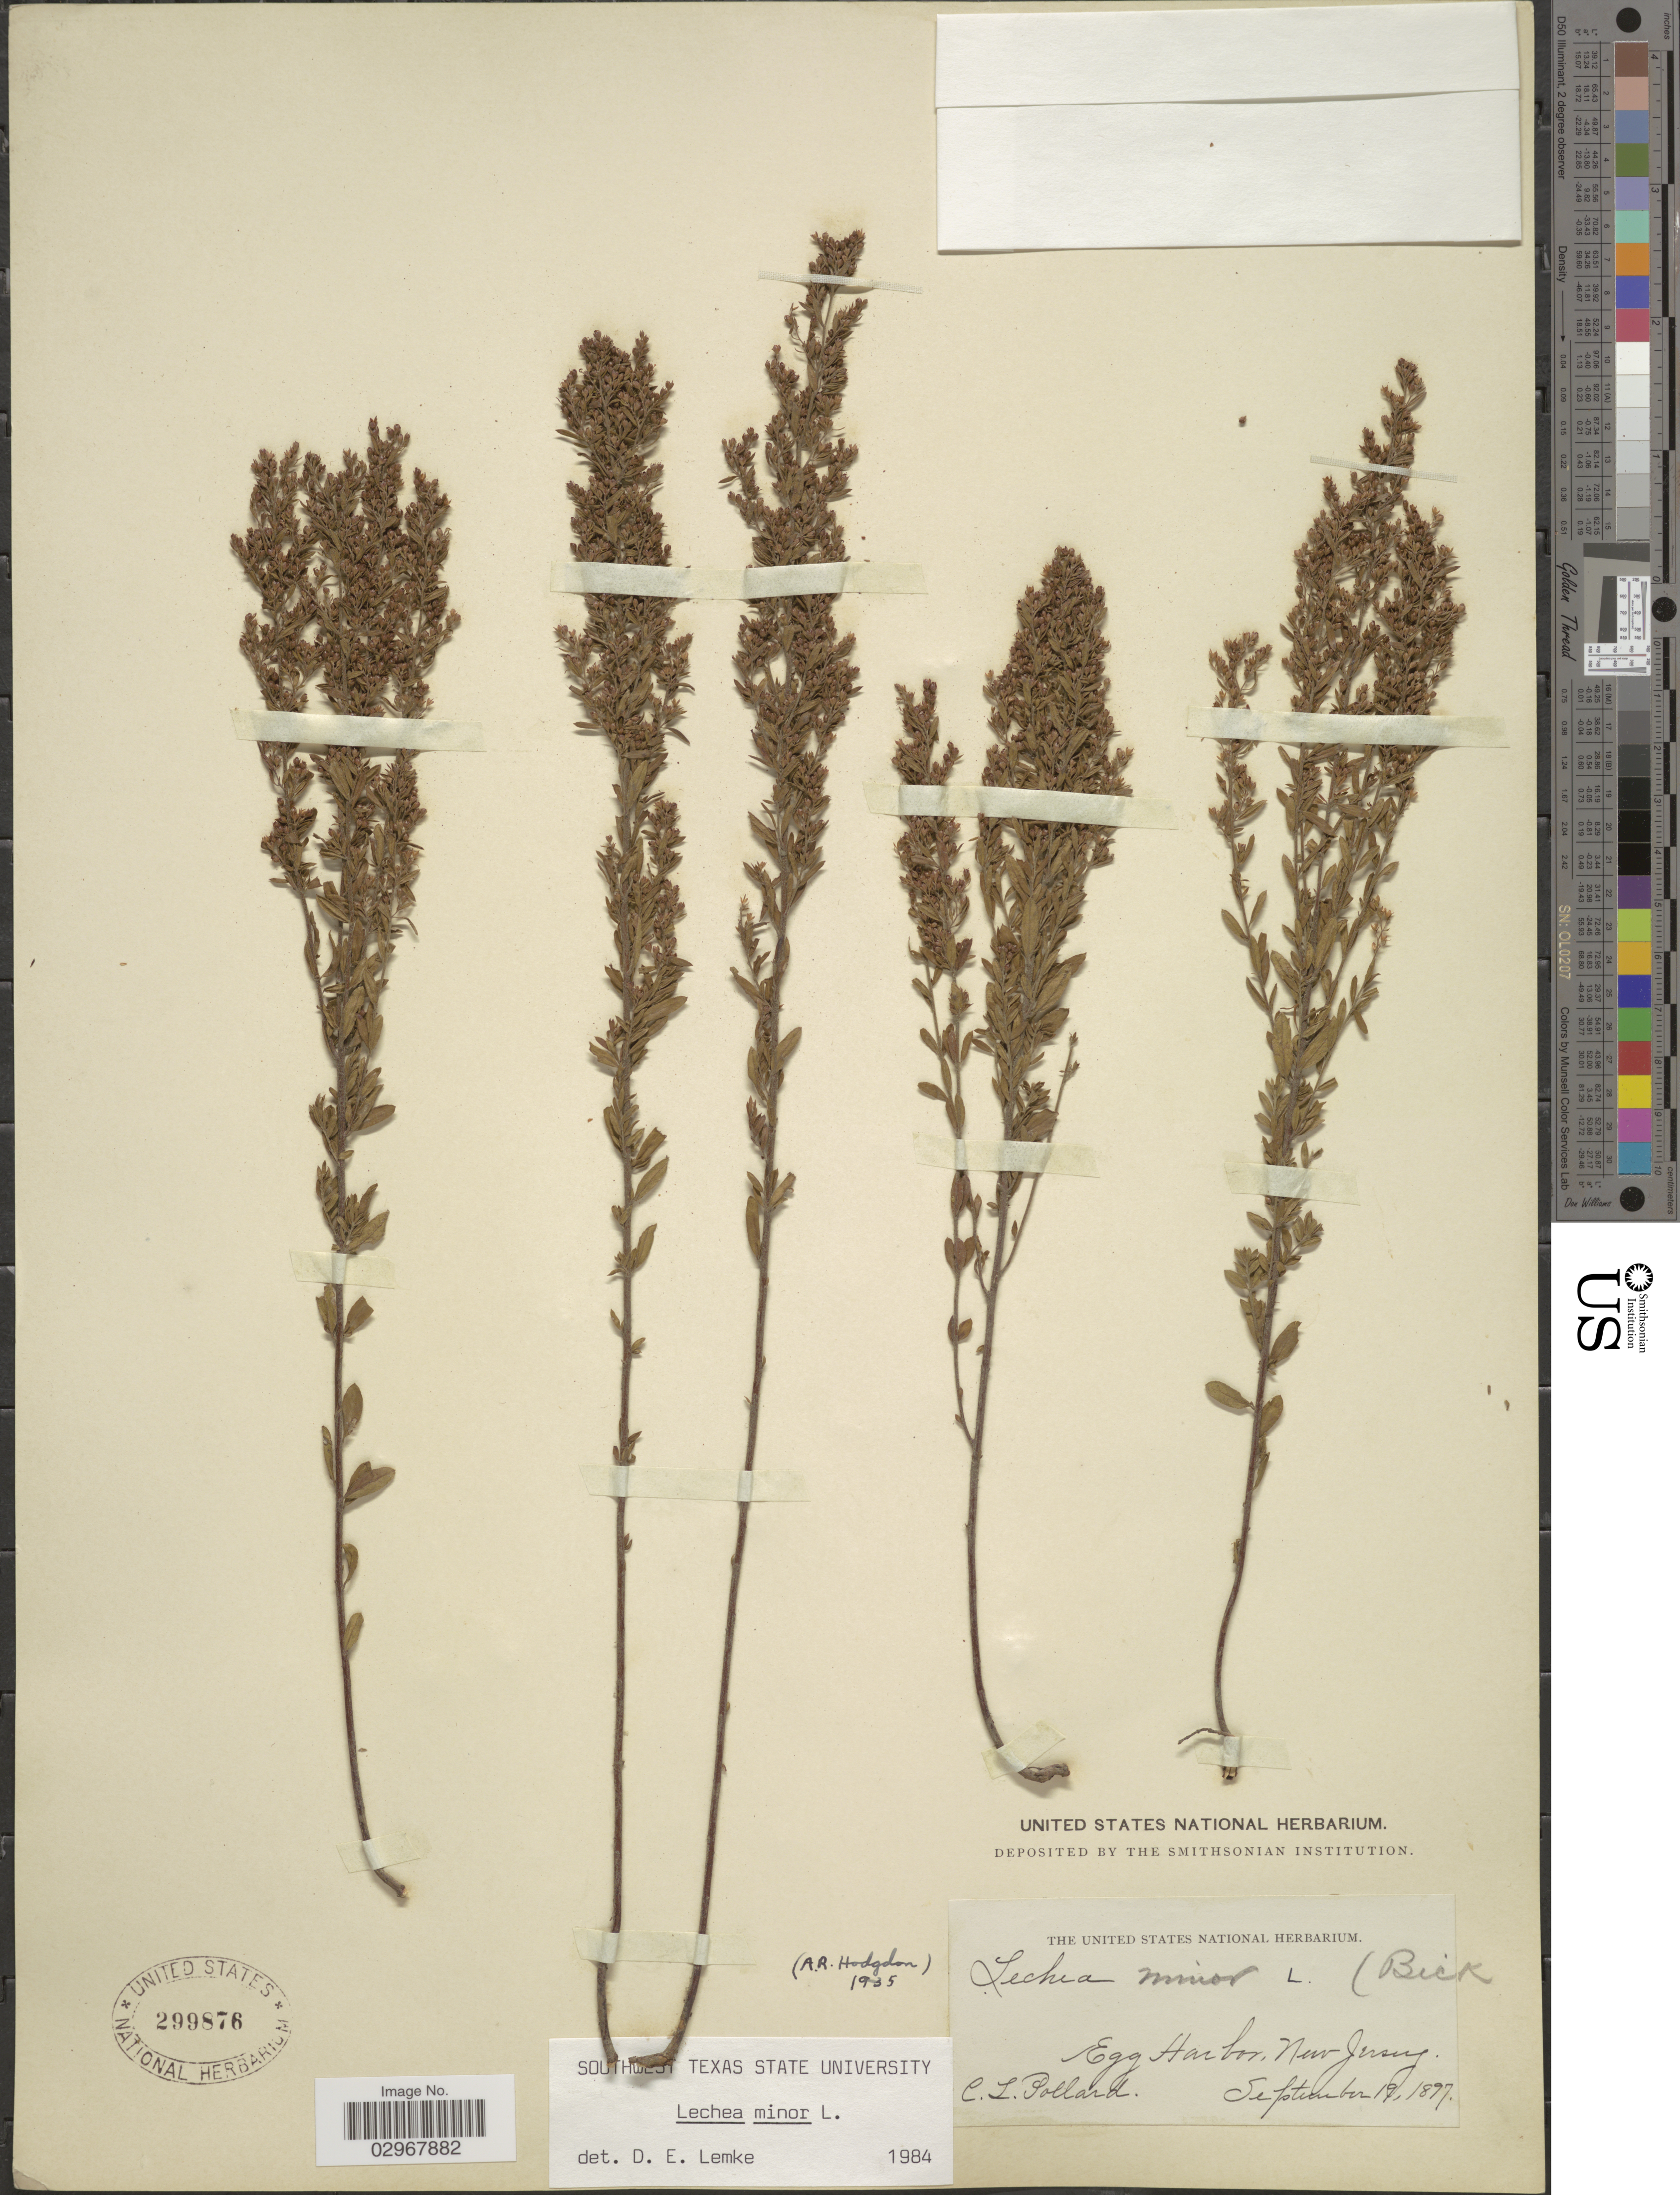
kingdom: Plantae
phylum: Tracheophyta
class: Magnoliopsida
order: Malvales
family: Cistaceae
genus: Lechea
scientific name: Lechea minor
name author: L.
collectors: C. L. Pollard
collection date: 1897-09-19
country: United States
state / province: New Jersey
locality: Egg Harbor.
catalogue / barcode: US 299876